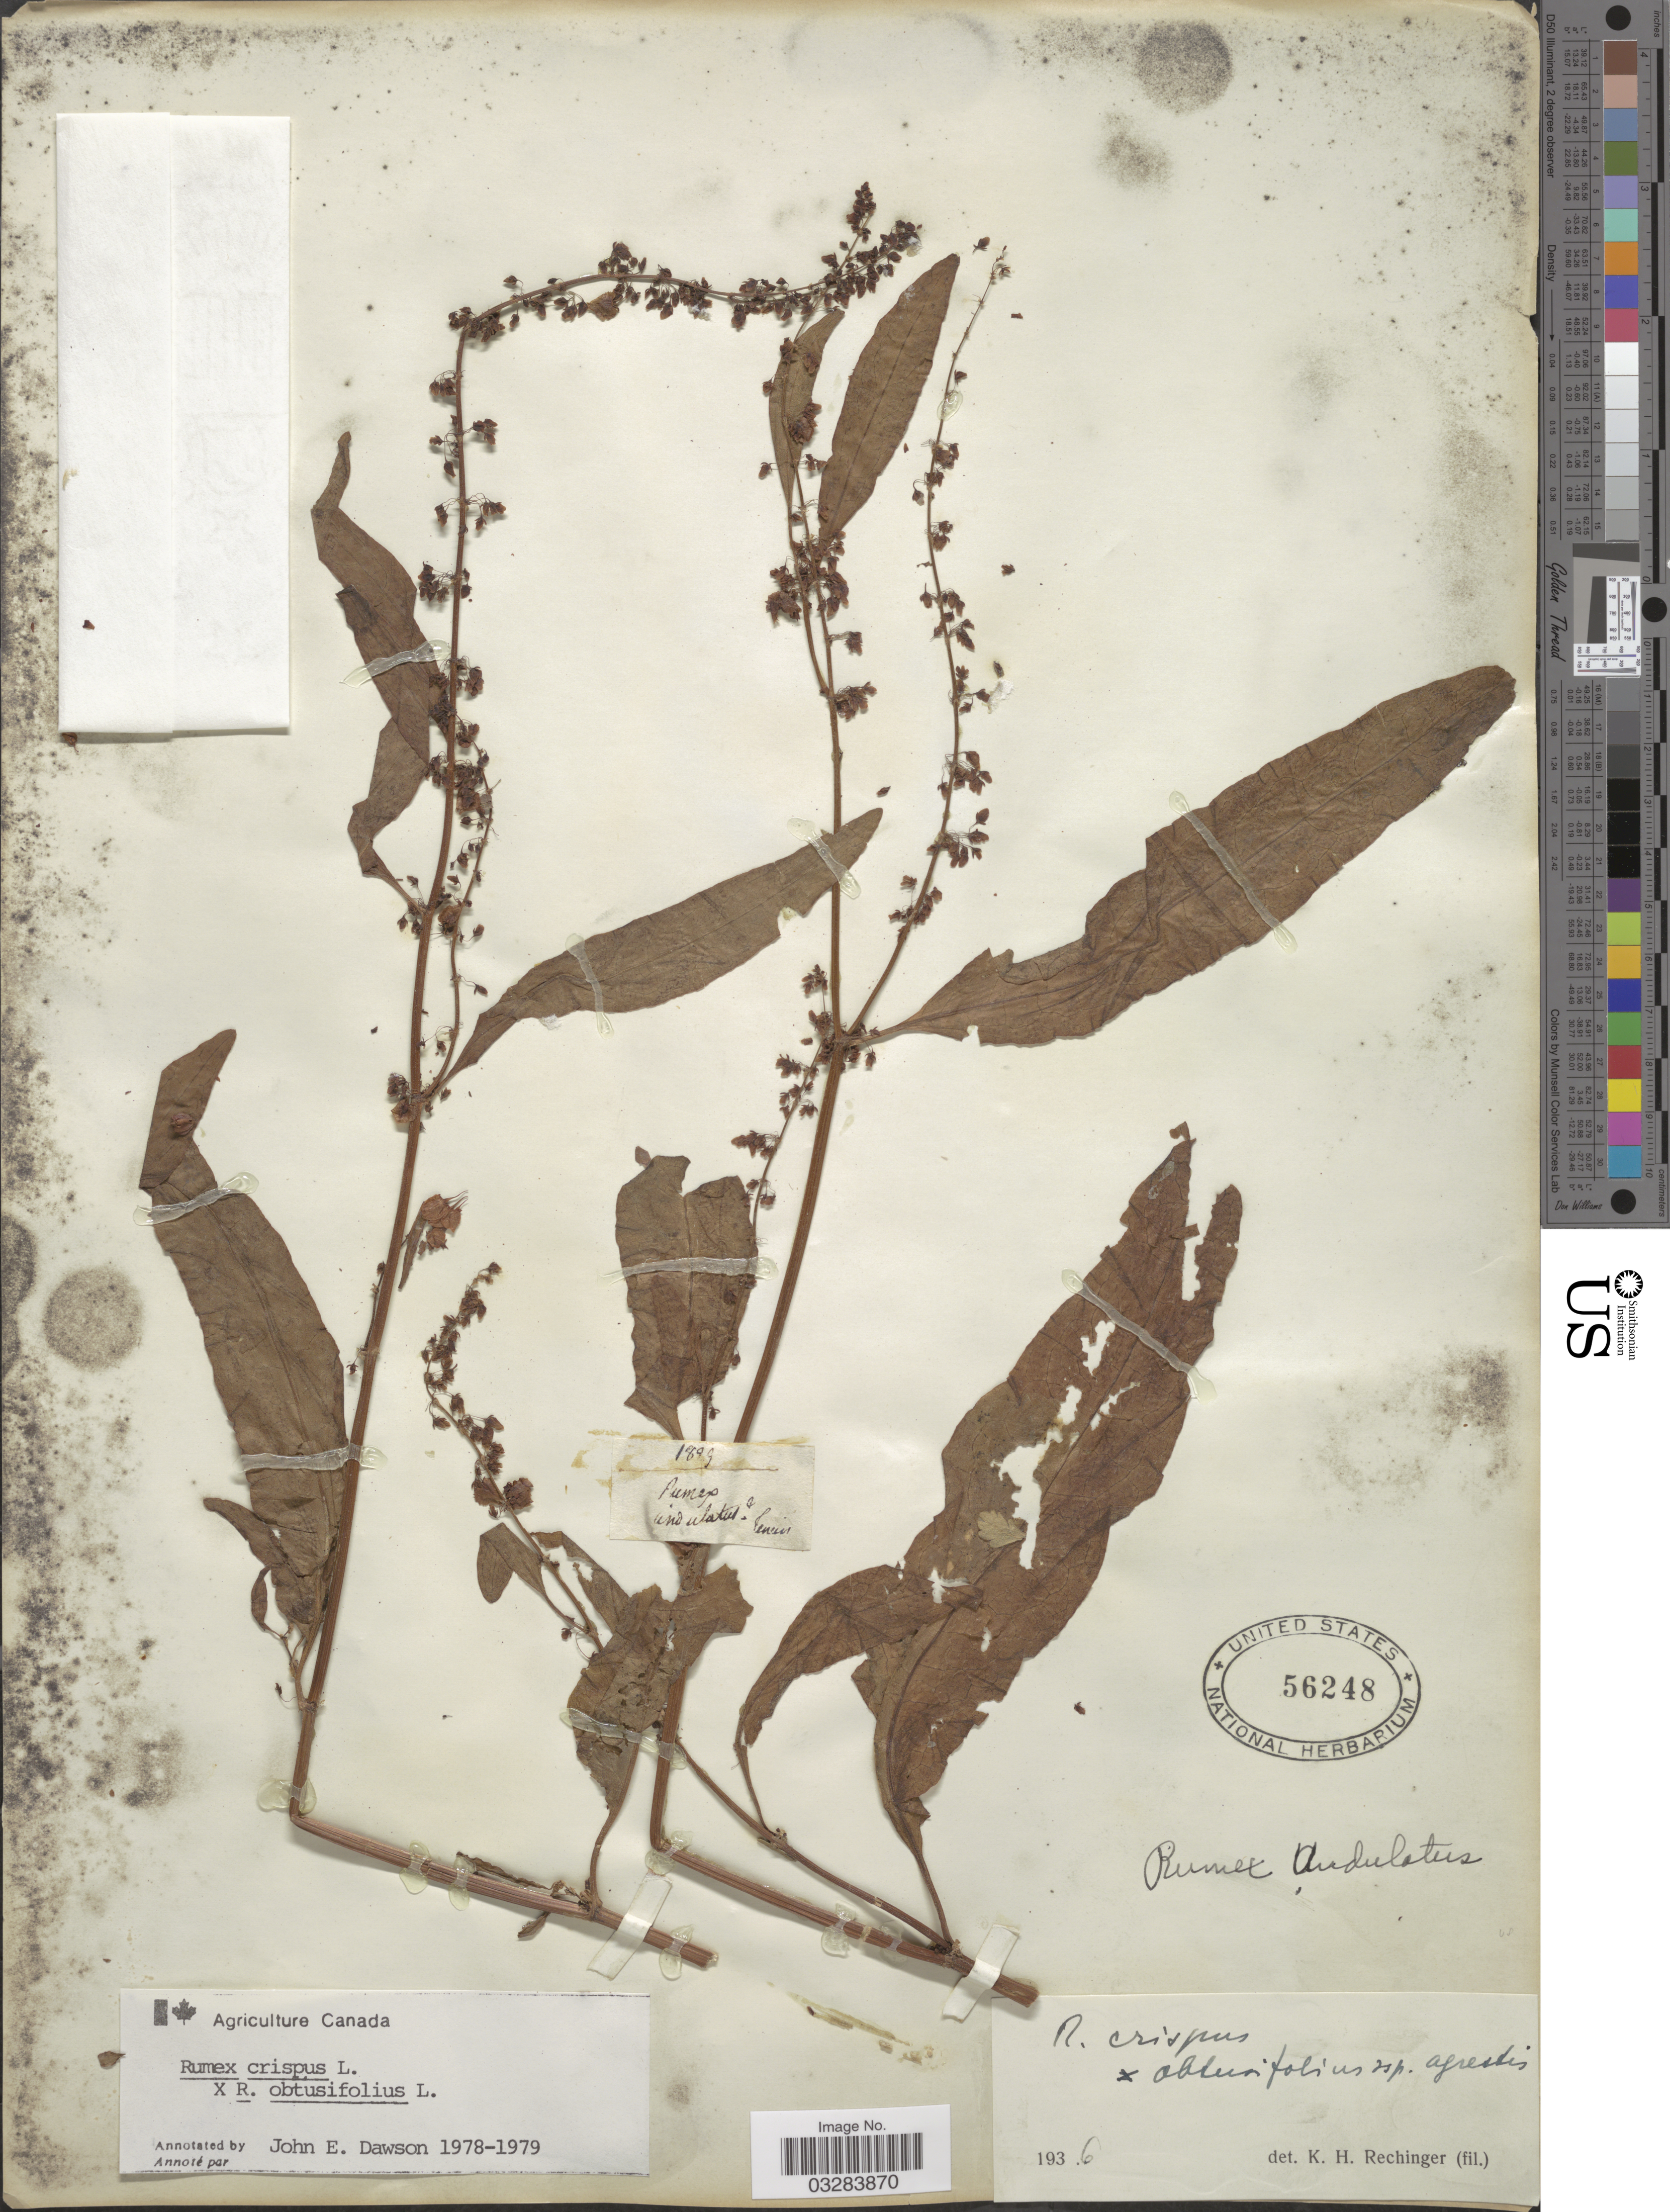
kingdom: Plantae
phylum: Tracheophyta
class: Magnoliopsida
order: Caryophyllales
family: Polygonaceae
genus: Rumex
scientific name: Rumex crispus x R. obtusifolius L.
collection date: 1899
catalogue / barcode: US 56248